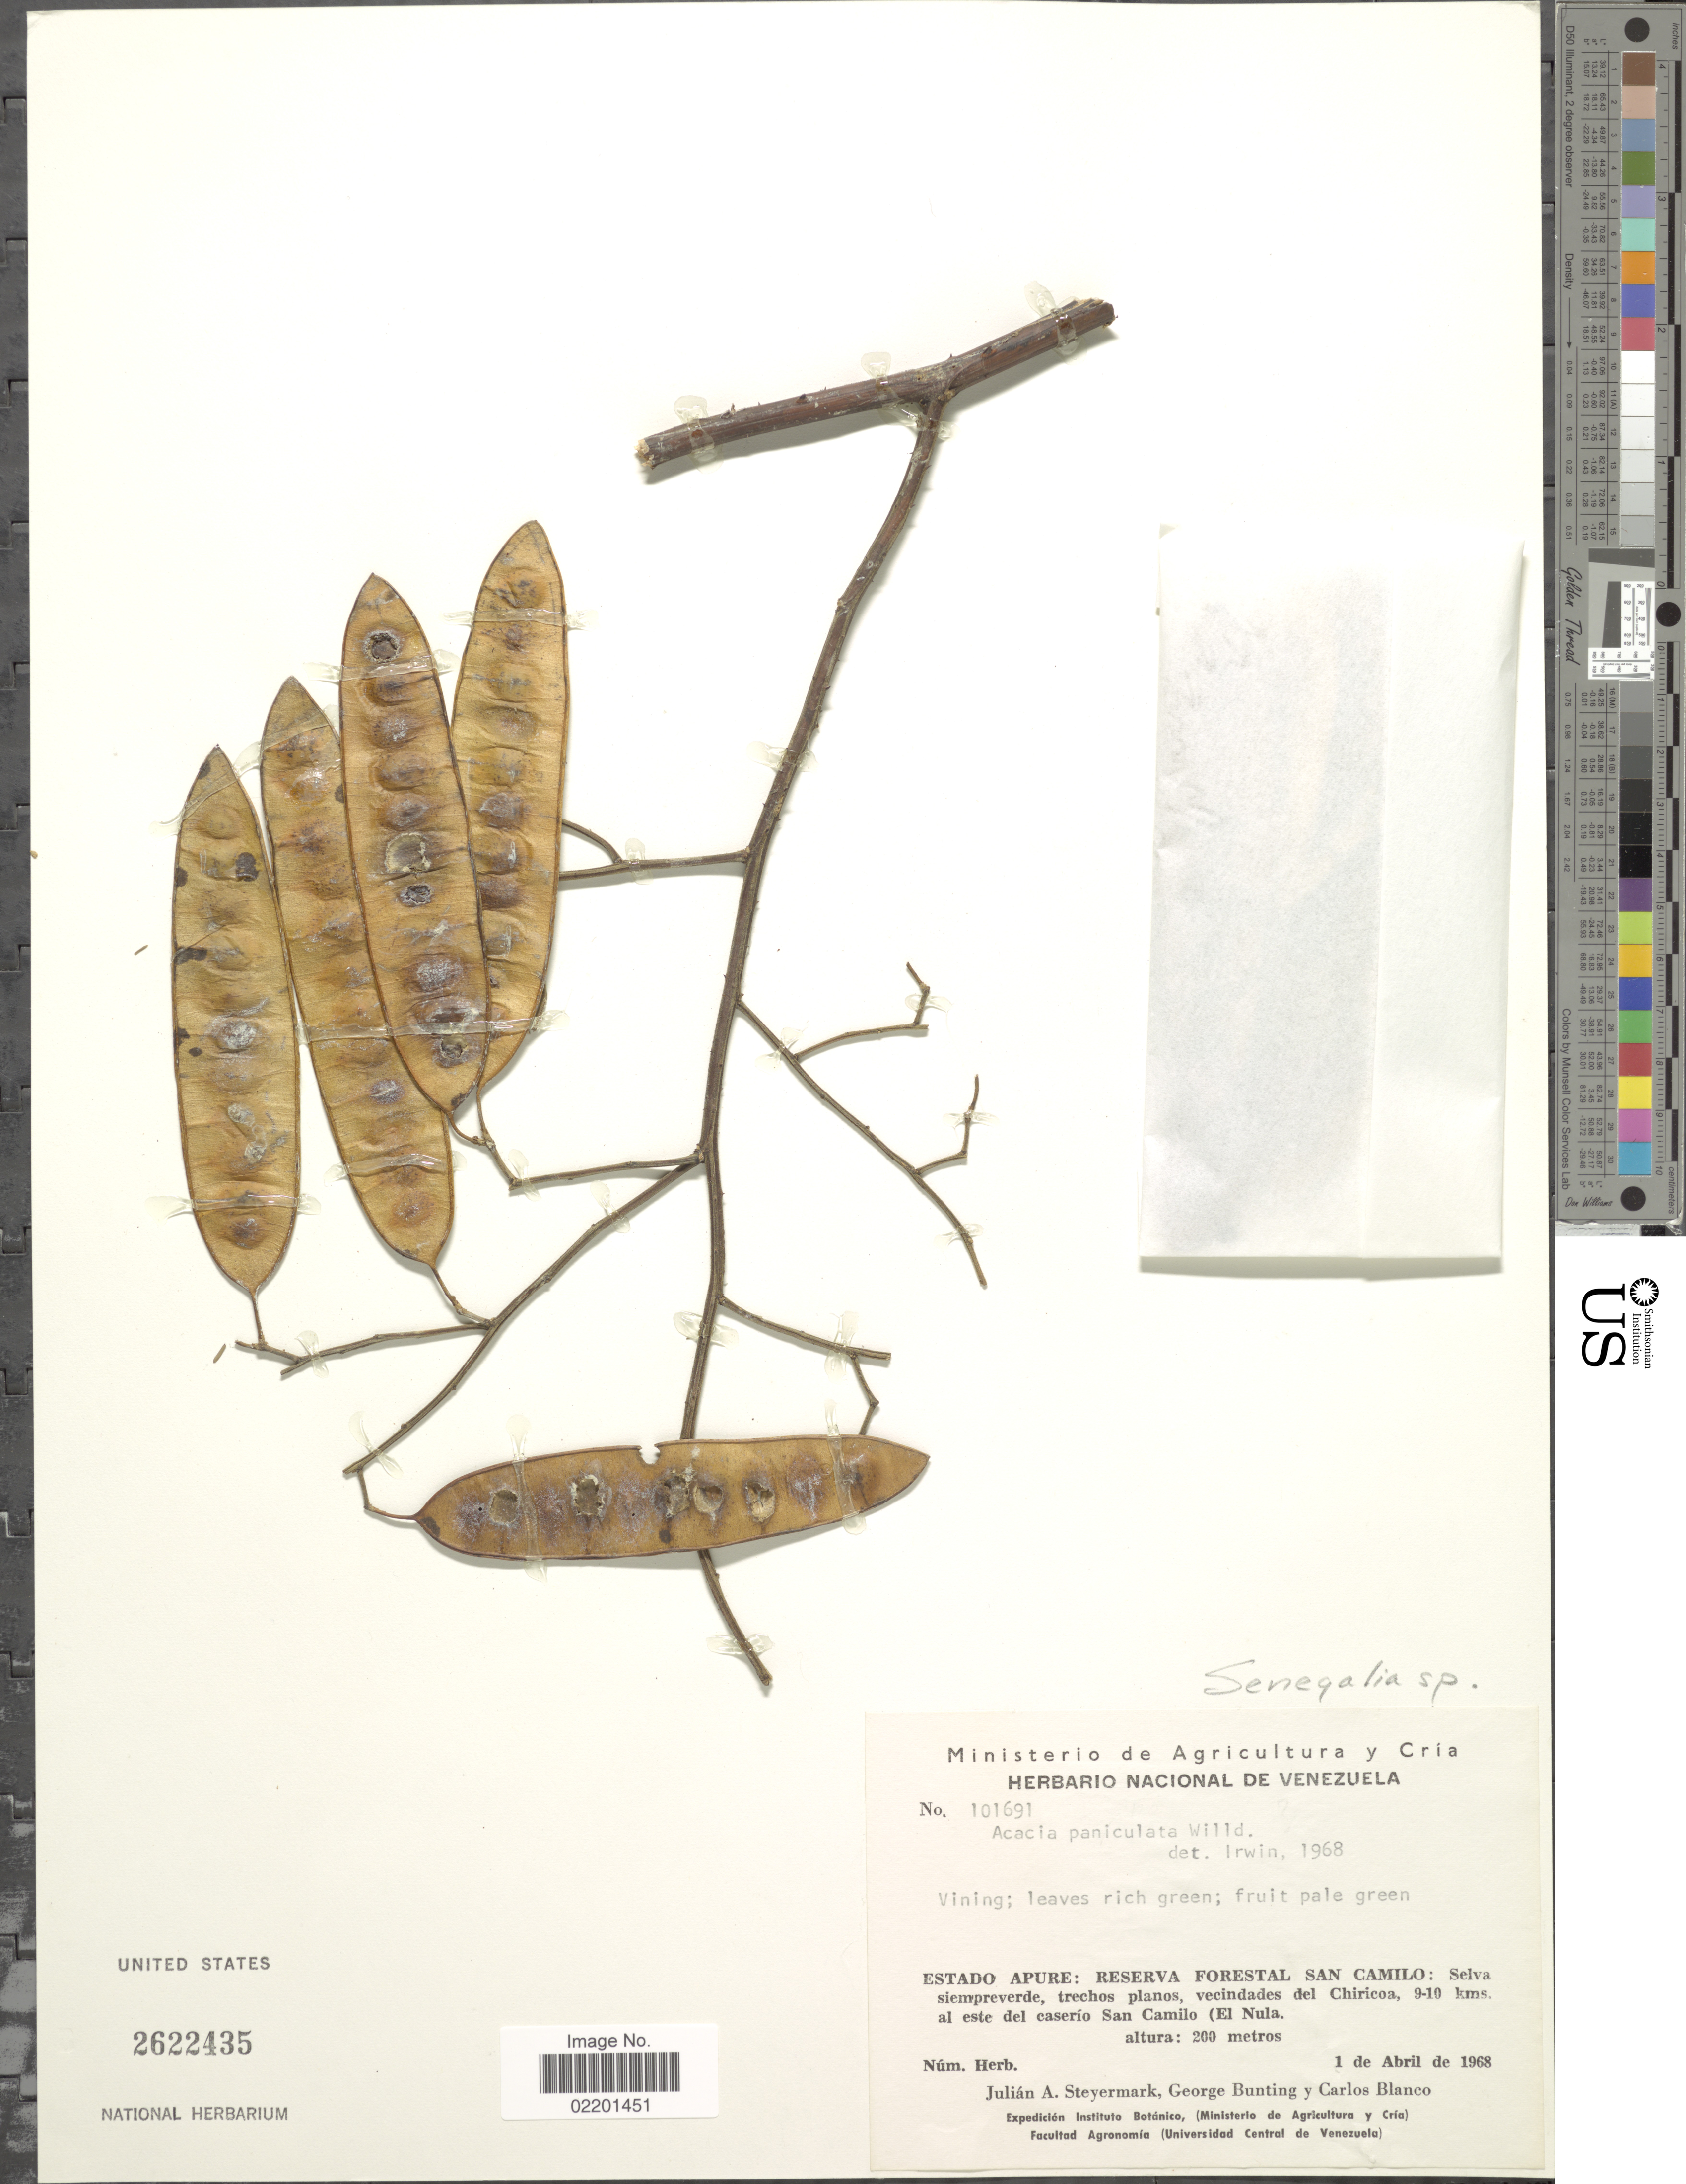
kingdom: Plantae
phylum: Tracheophyta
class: Magnoliopsida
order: Fabales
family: Fabaceae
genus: Senegalia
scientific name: Senegalia sp.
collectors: J. Steyermark, G. S. Bunting & C. Blanco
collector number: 101691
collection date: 1968-04-01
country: Venezuela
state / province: Apure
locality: Estado Apure: Reserva Forestal San Camilo:Selva siempreverde, trechos planos, vecindades del Chiricoa, 9-10 kms al este del caserio San Camilo (El Nula.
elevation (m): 200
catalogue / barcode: US 2622435